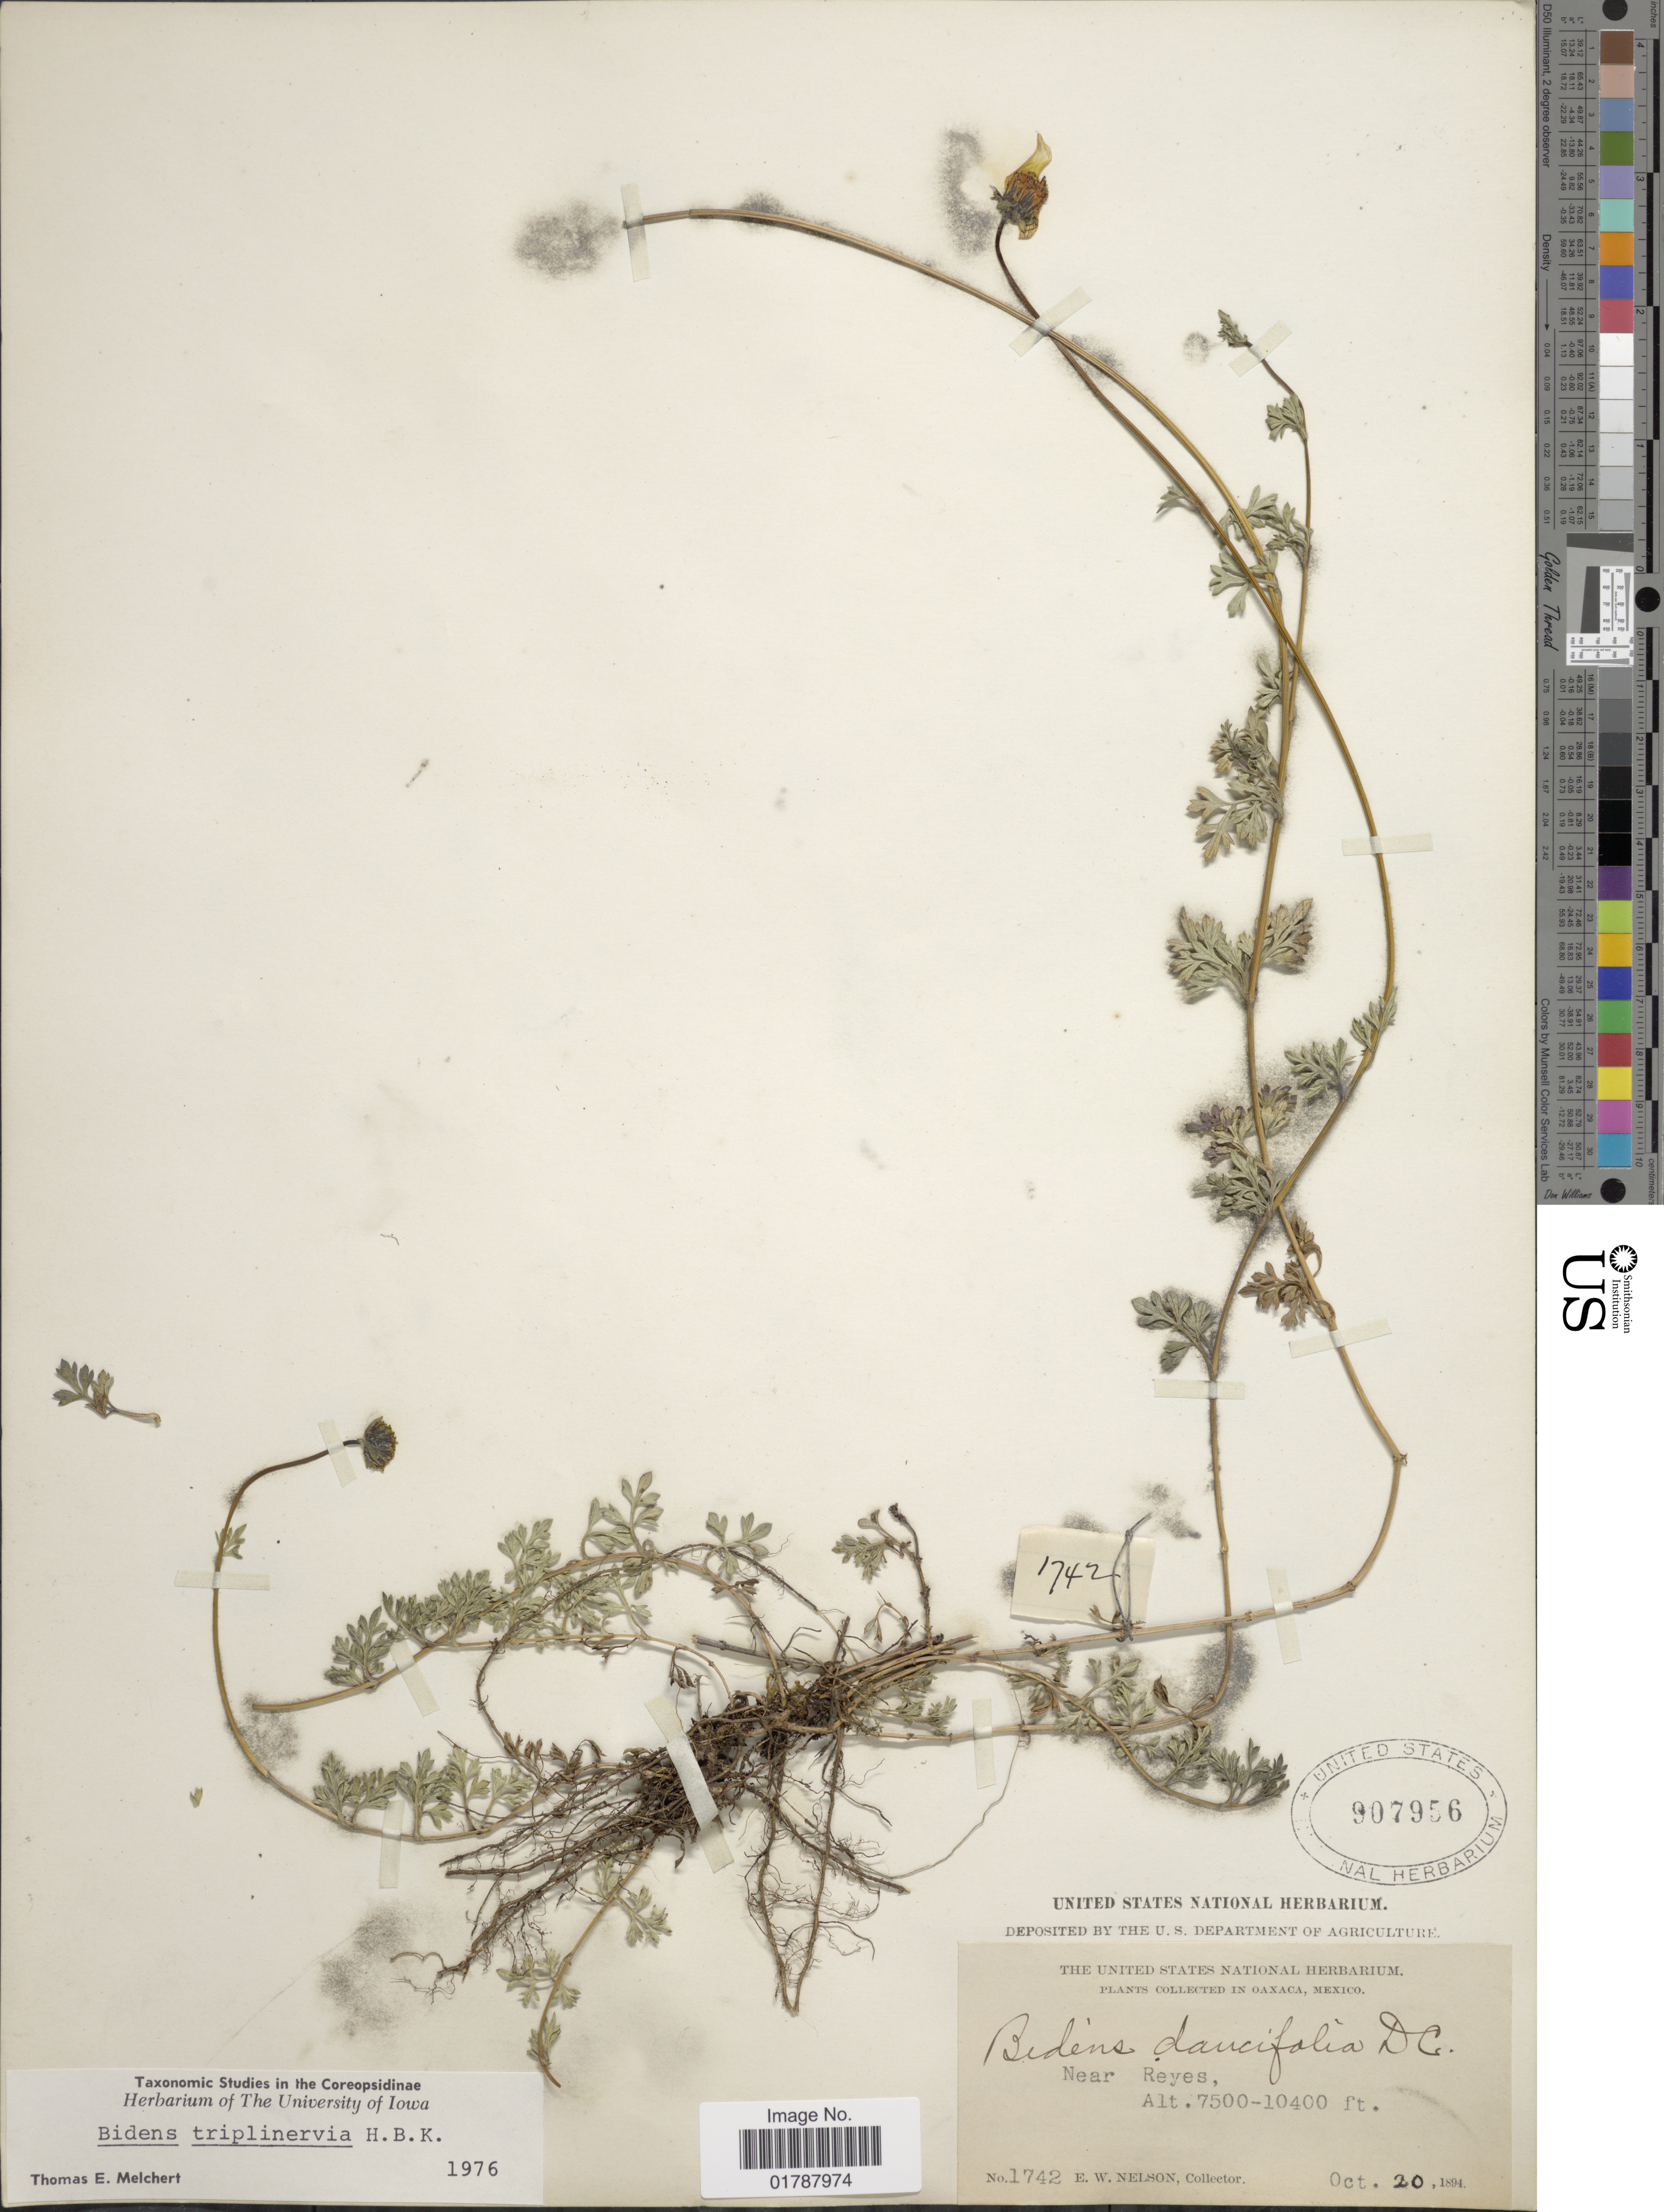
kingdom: Plantae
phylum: Tracheophyta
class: Magnoliopsida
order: Asterales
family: Asteraceae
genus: Bidens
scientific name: Bidens triplinervia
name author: Kunth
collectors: E. W. Nelson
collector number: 1742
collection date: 1894-10-20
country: Mexico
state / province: Oaxaca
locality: IN Oaxaca, Mexico, Near Reyes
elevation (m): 2286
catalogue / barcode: US 907956